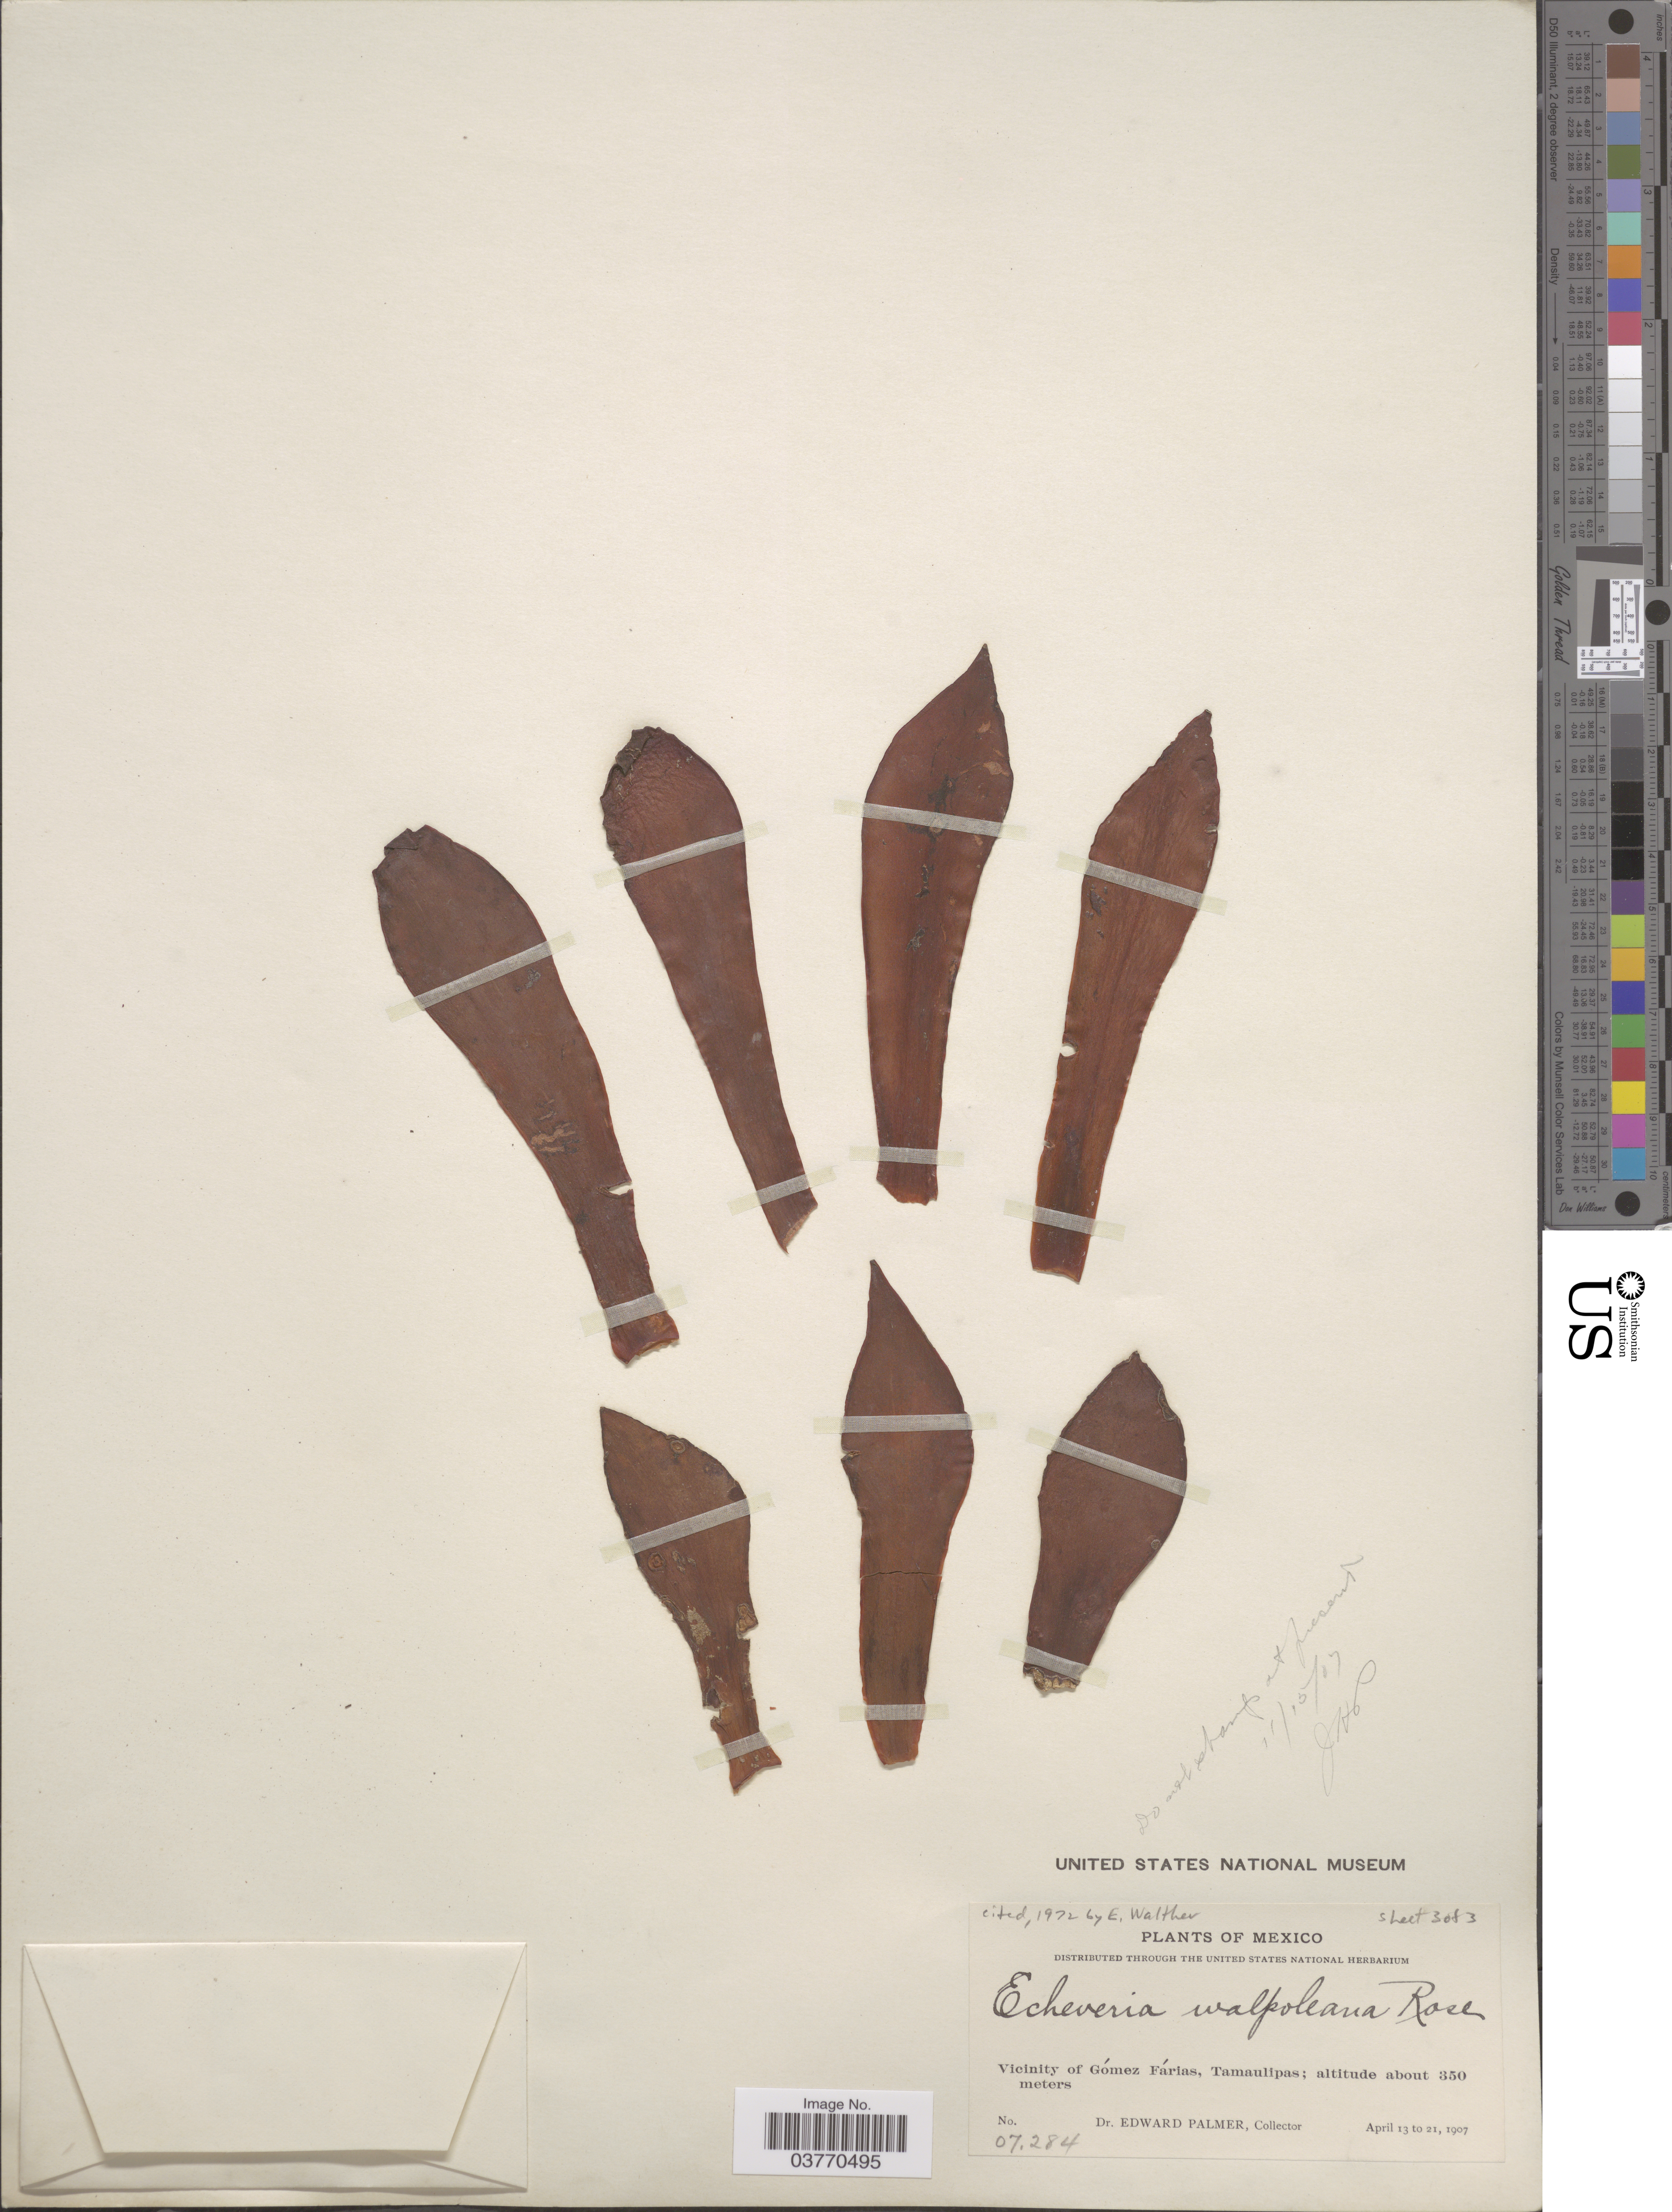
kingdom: Plantae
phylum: Tracheophyta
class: Magnoliopsida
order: Saxifragales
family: Crassulaceae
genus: Echeveria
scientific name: Echeveria walpoleana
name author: Rose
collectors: E. Palmer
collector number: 07284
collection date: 1907-04-13/1907-04-21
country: Mexico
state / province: Tamaulipas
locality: Vicinity of Gómez Fárias.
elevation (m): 350